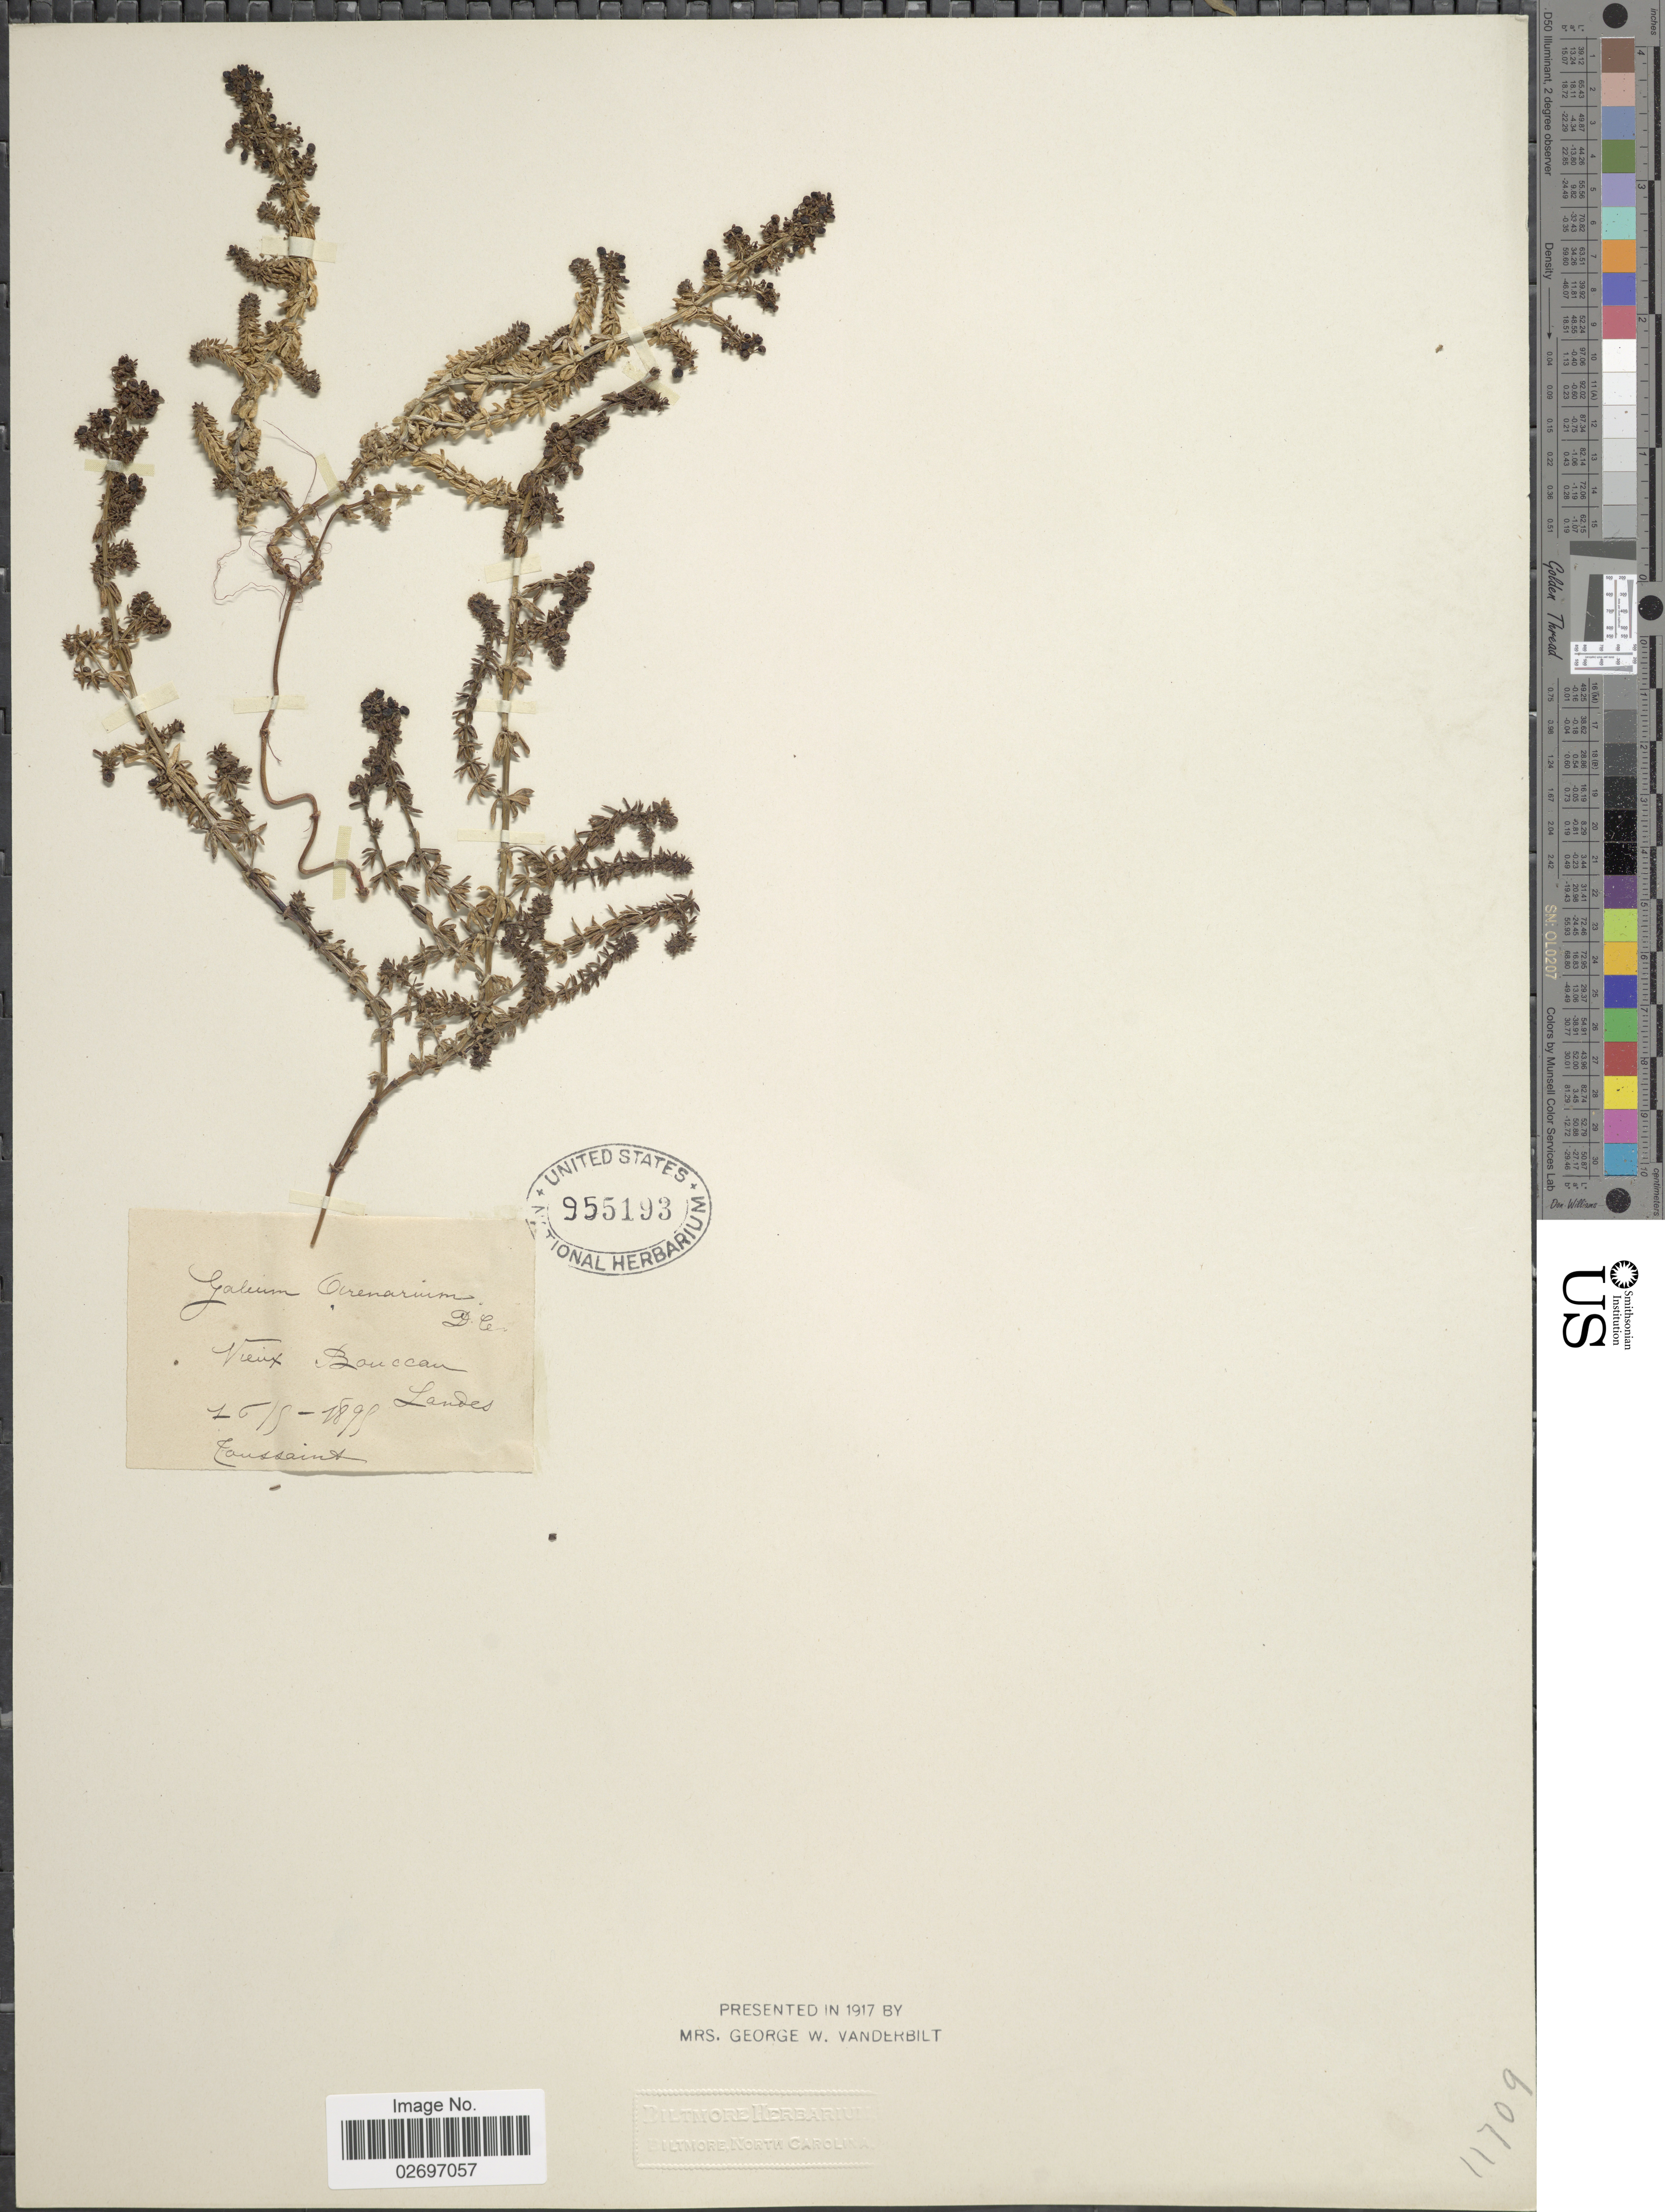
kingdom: Plantae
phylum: Tracheophyta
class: Magnoliopsida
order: Gentianales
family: Rubiaceae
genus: Galium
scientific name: Galium arenarium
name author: Loisel.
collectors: -. Toussaint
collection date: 1895-05-16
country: France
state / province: Nouvelle-Aquitaine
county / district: Landes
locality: Vieux Bouccau, Landes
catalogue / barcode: US 955193